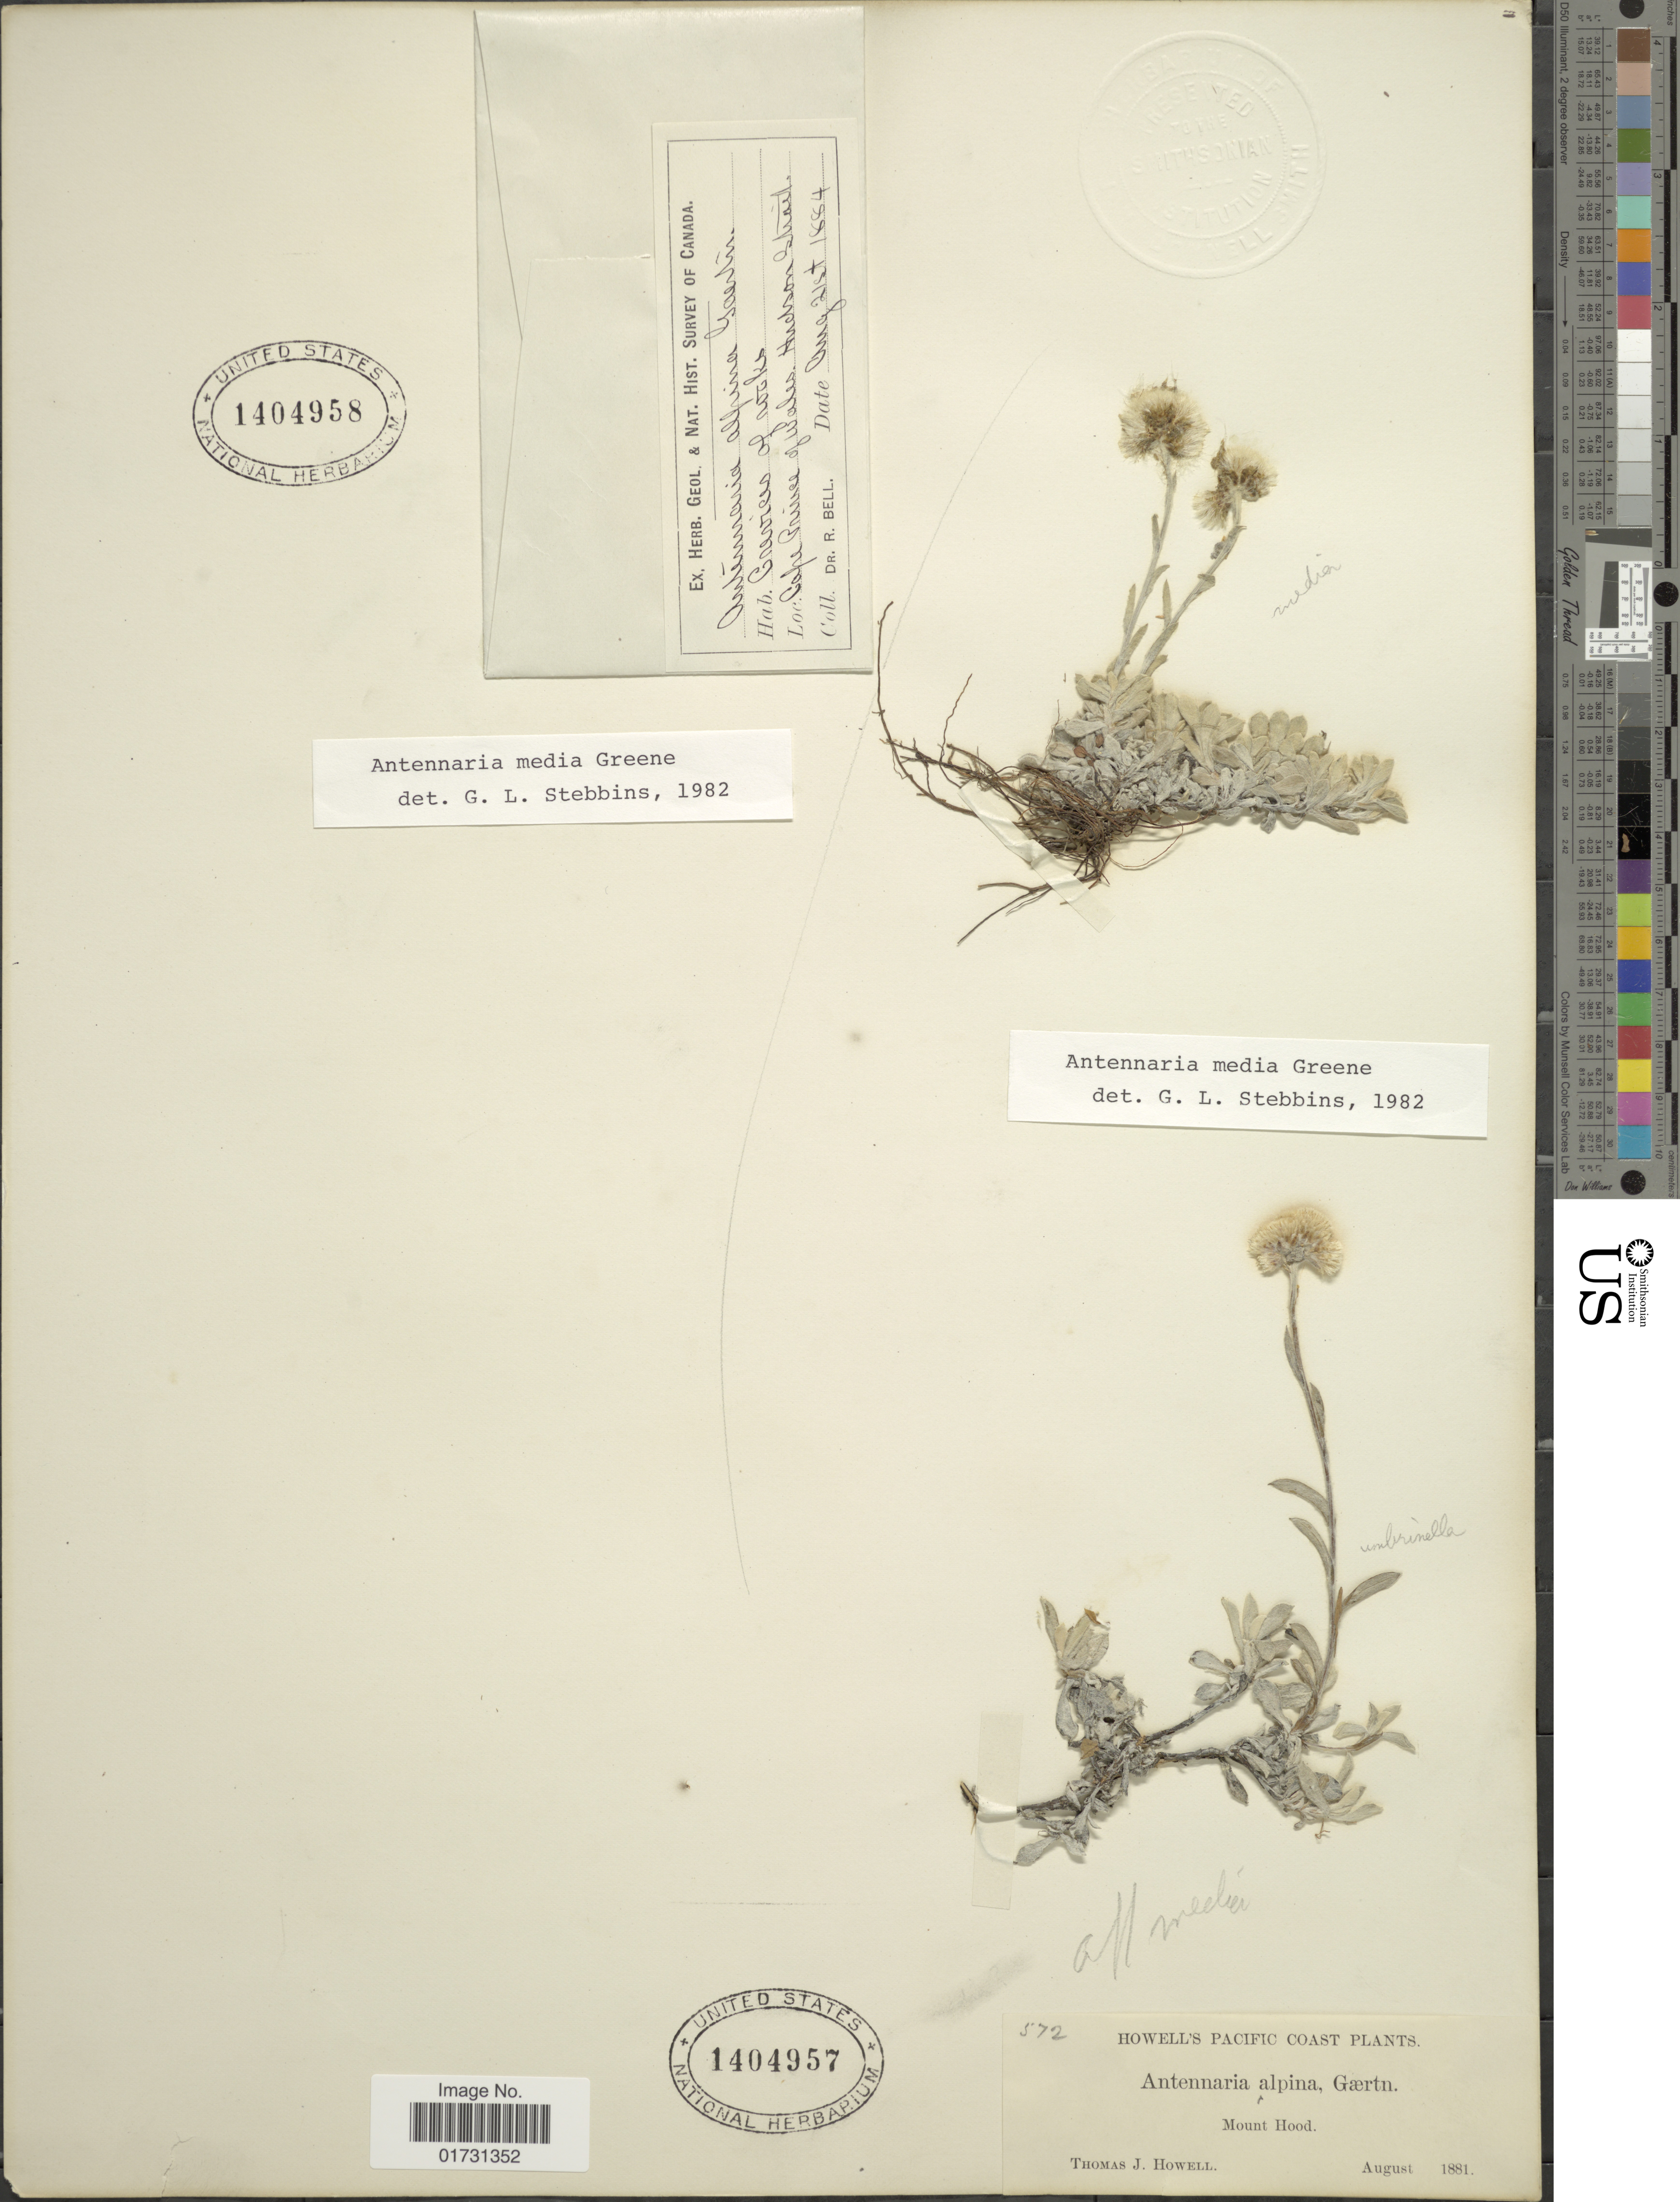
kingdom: Plantae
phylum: Tracheophyta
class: Magnoliopsida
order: Asterales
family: Asteraceae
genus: Antennaria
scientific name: Antennaria media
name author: Greene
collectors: C. R. Bell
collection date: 1884-08-21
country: Canada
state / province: Nunavut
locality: Cape Prince of Wales, Hudson Strait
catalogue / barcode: US 1404958